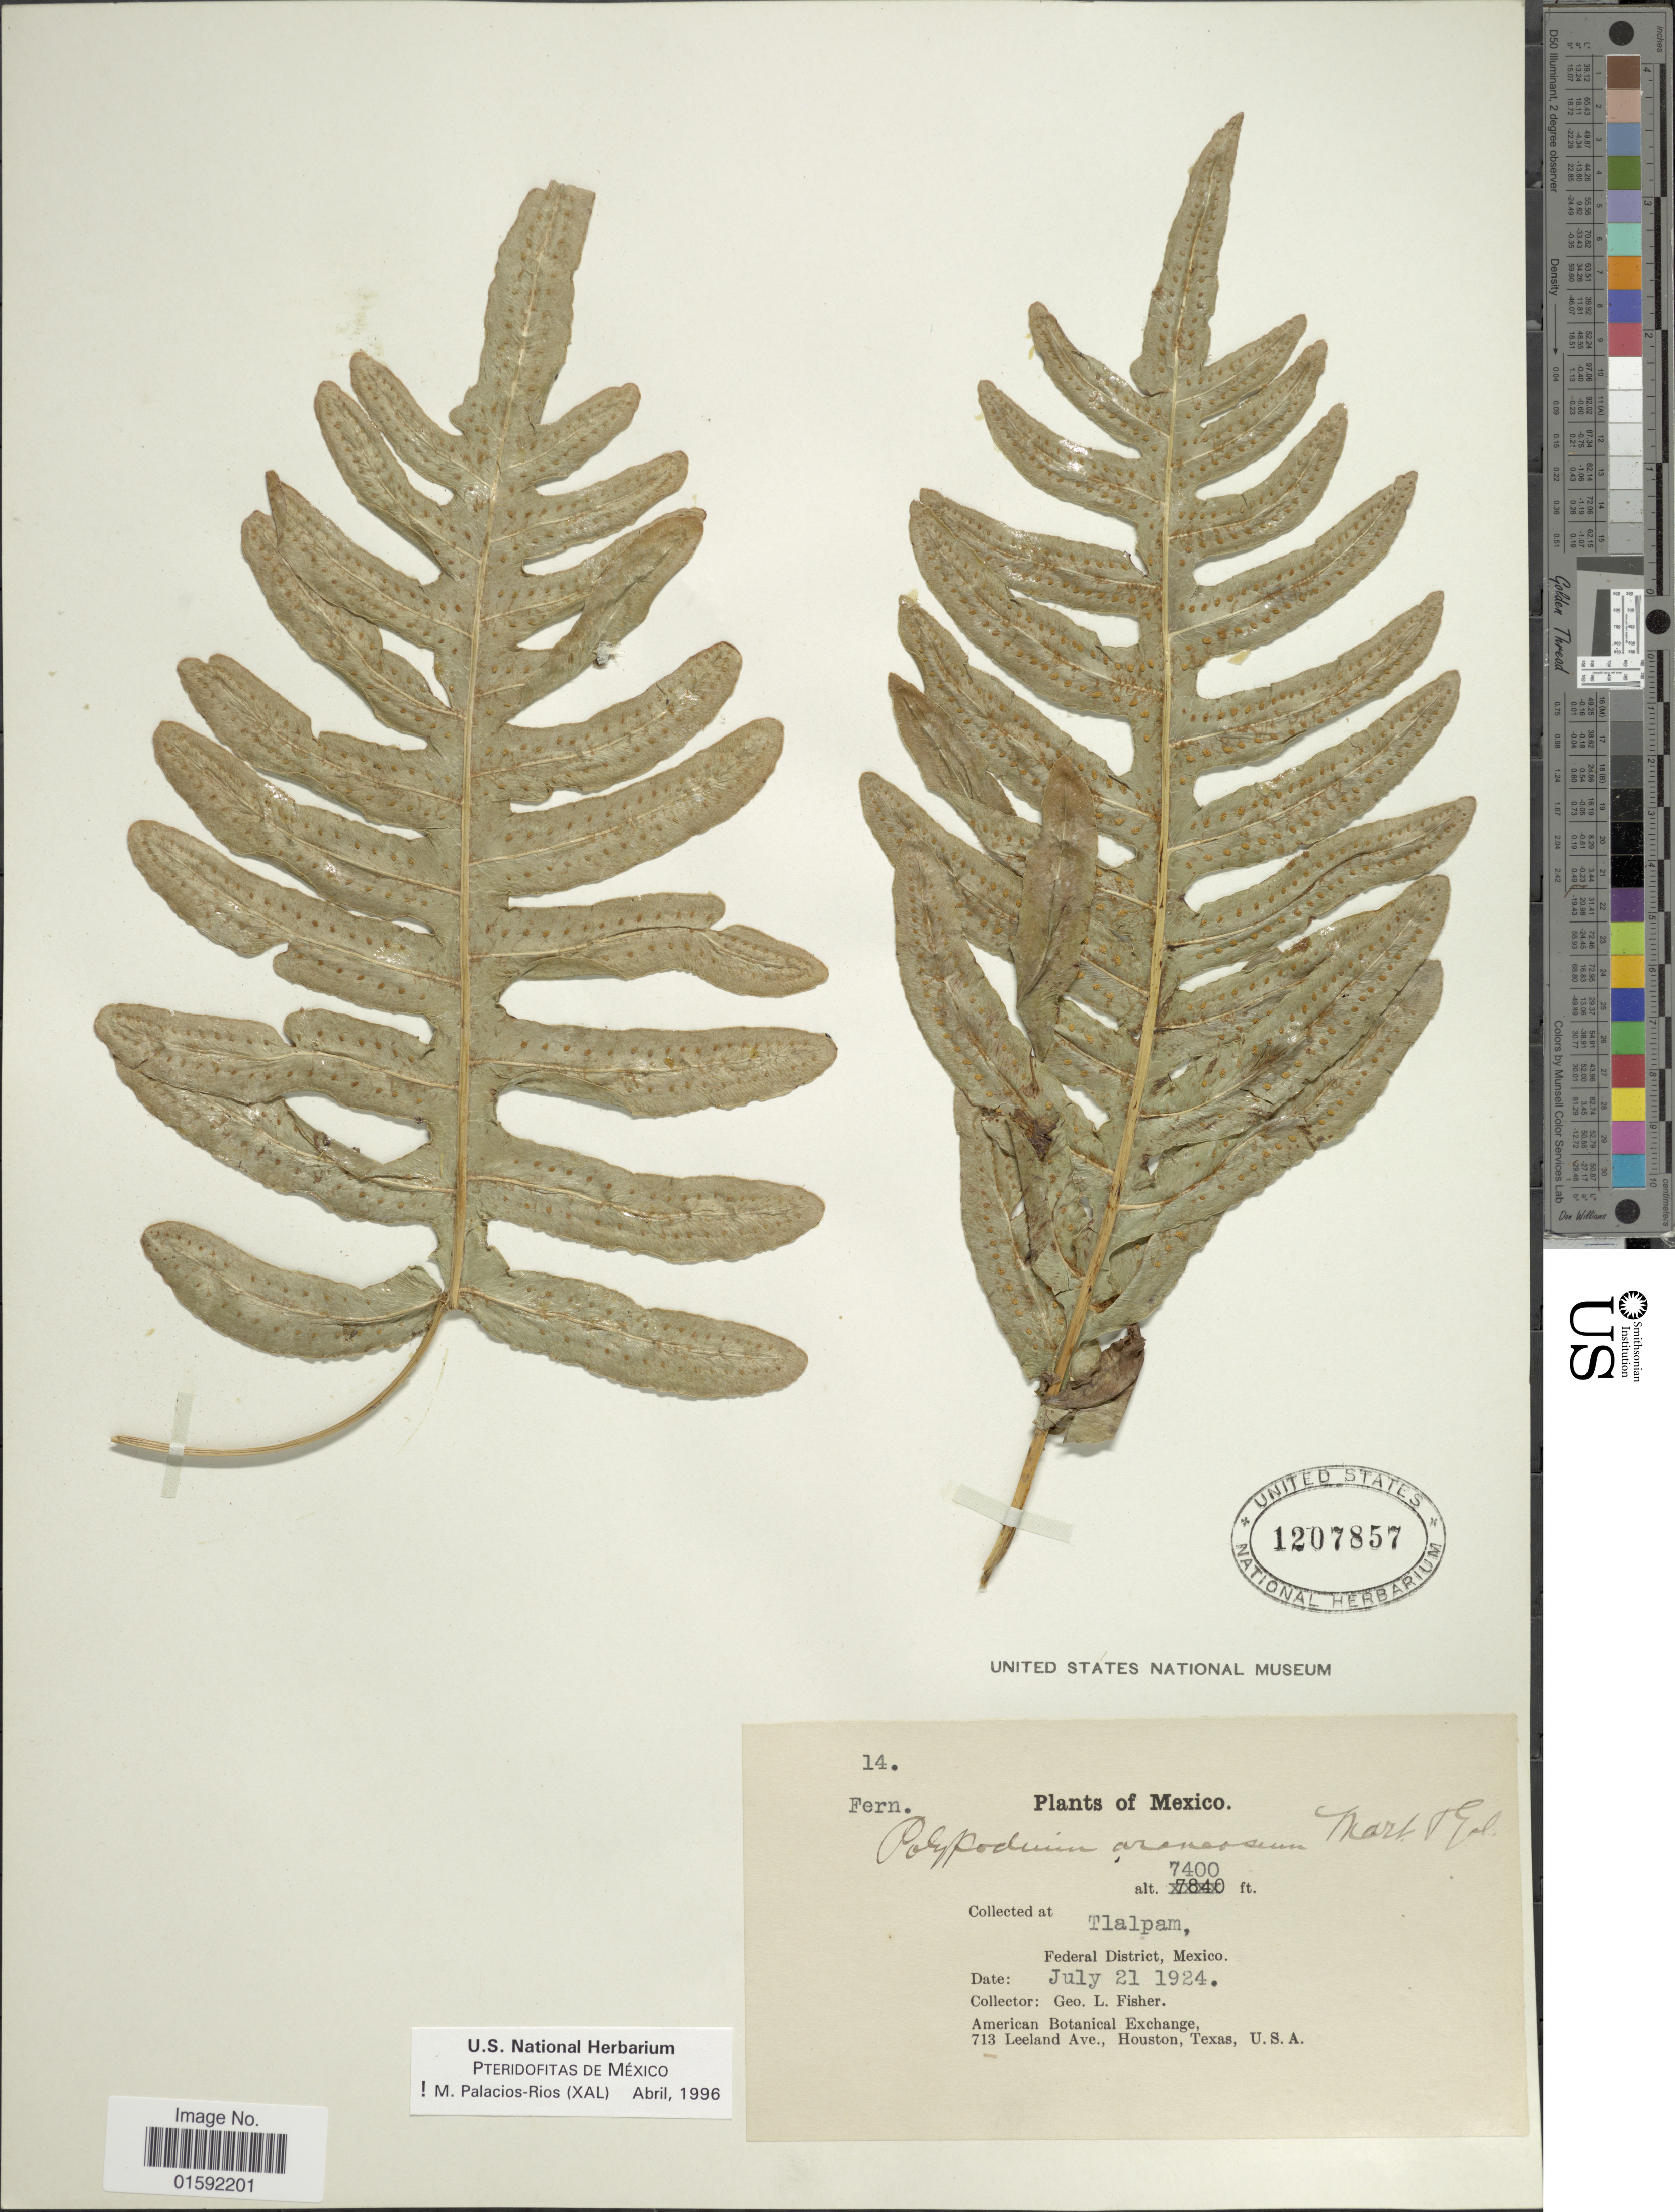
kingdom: Plantae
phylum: Tracheophyta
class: Polypodiopsida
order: Polypodiales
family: Polypodiaceae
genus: Phlebodium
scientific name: Phlebodium araneosum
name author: (M. Martens) Mickel & Beitel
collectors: G. L. Fisher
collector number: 14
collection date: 1924-07-21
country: Mexico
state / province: Distrito Federal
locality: Tlalpam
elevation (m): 2256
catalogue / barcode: US 1207857